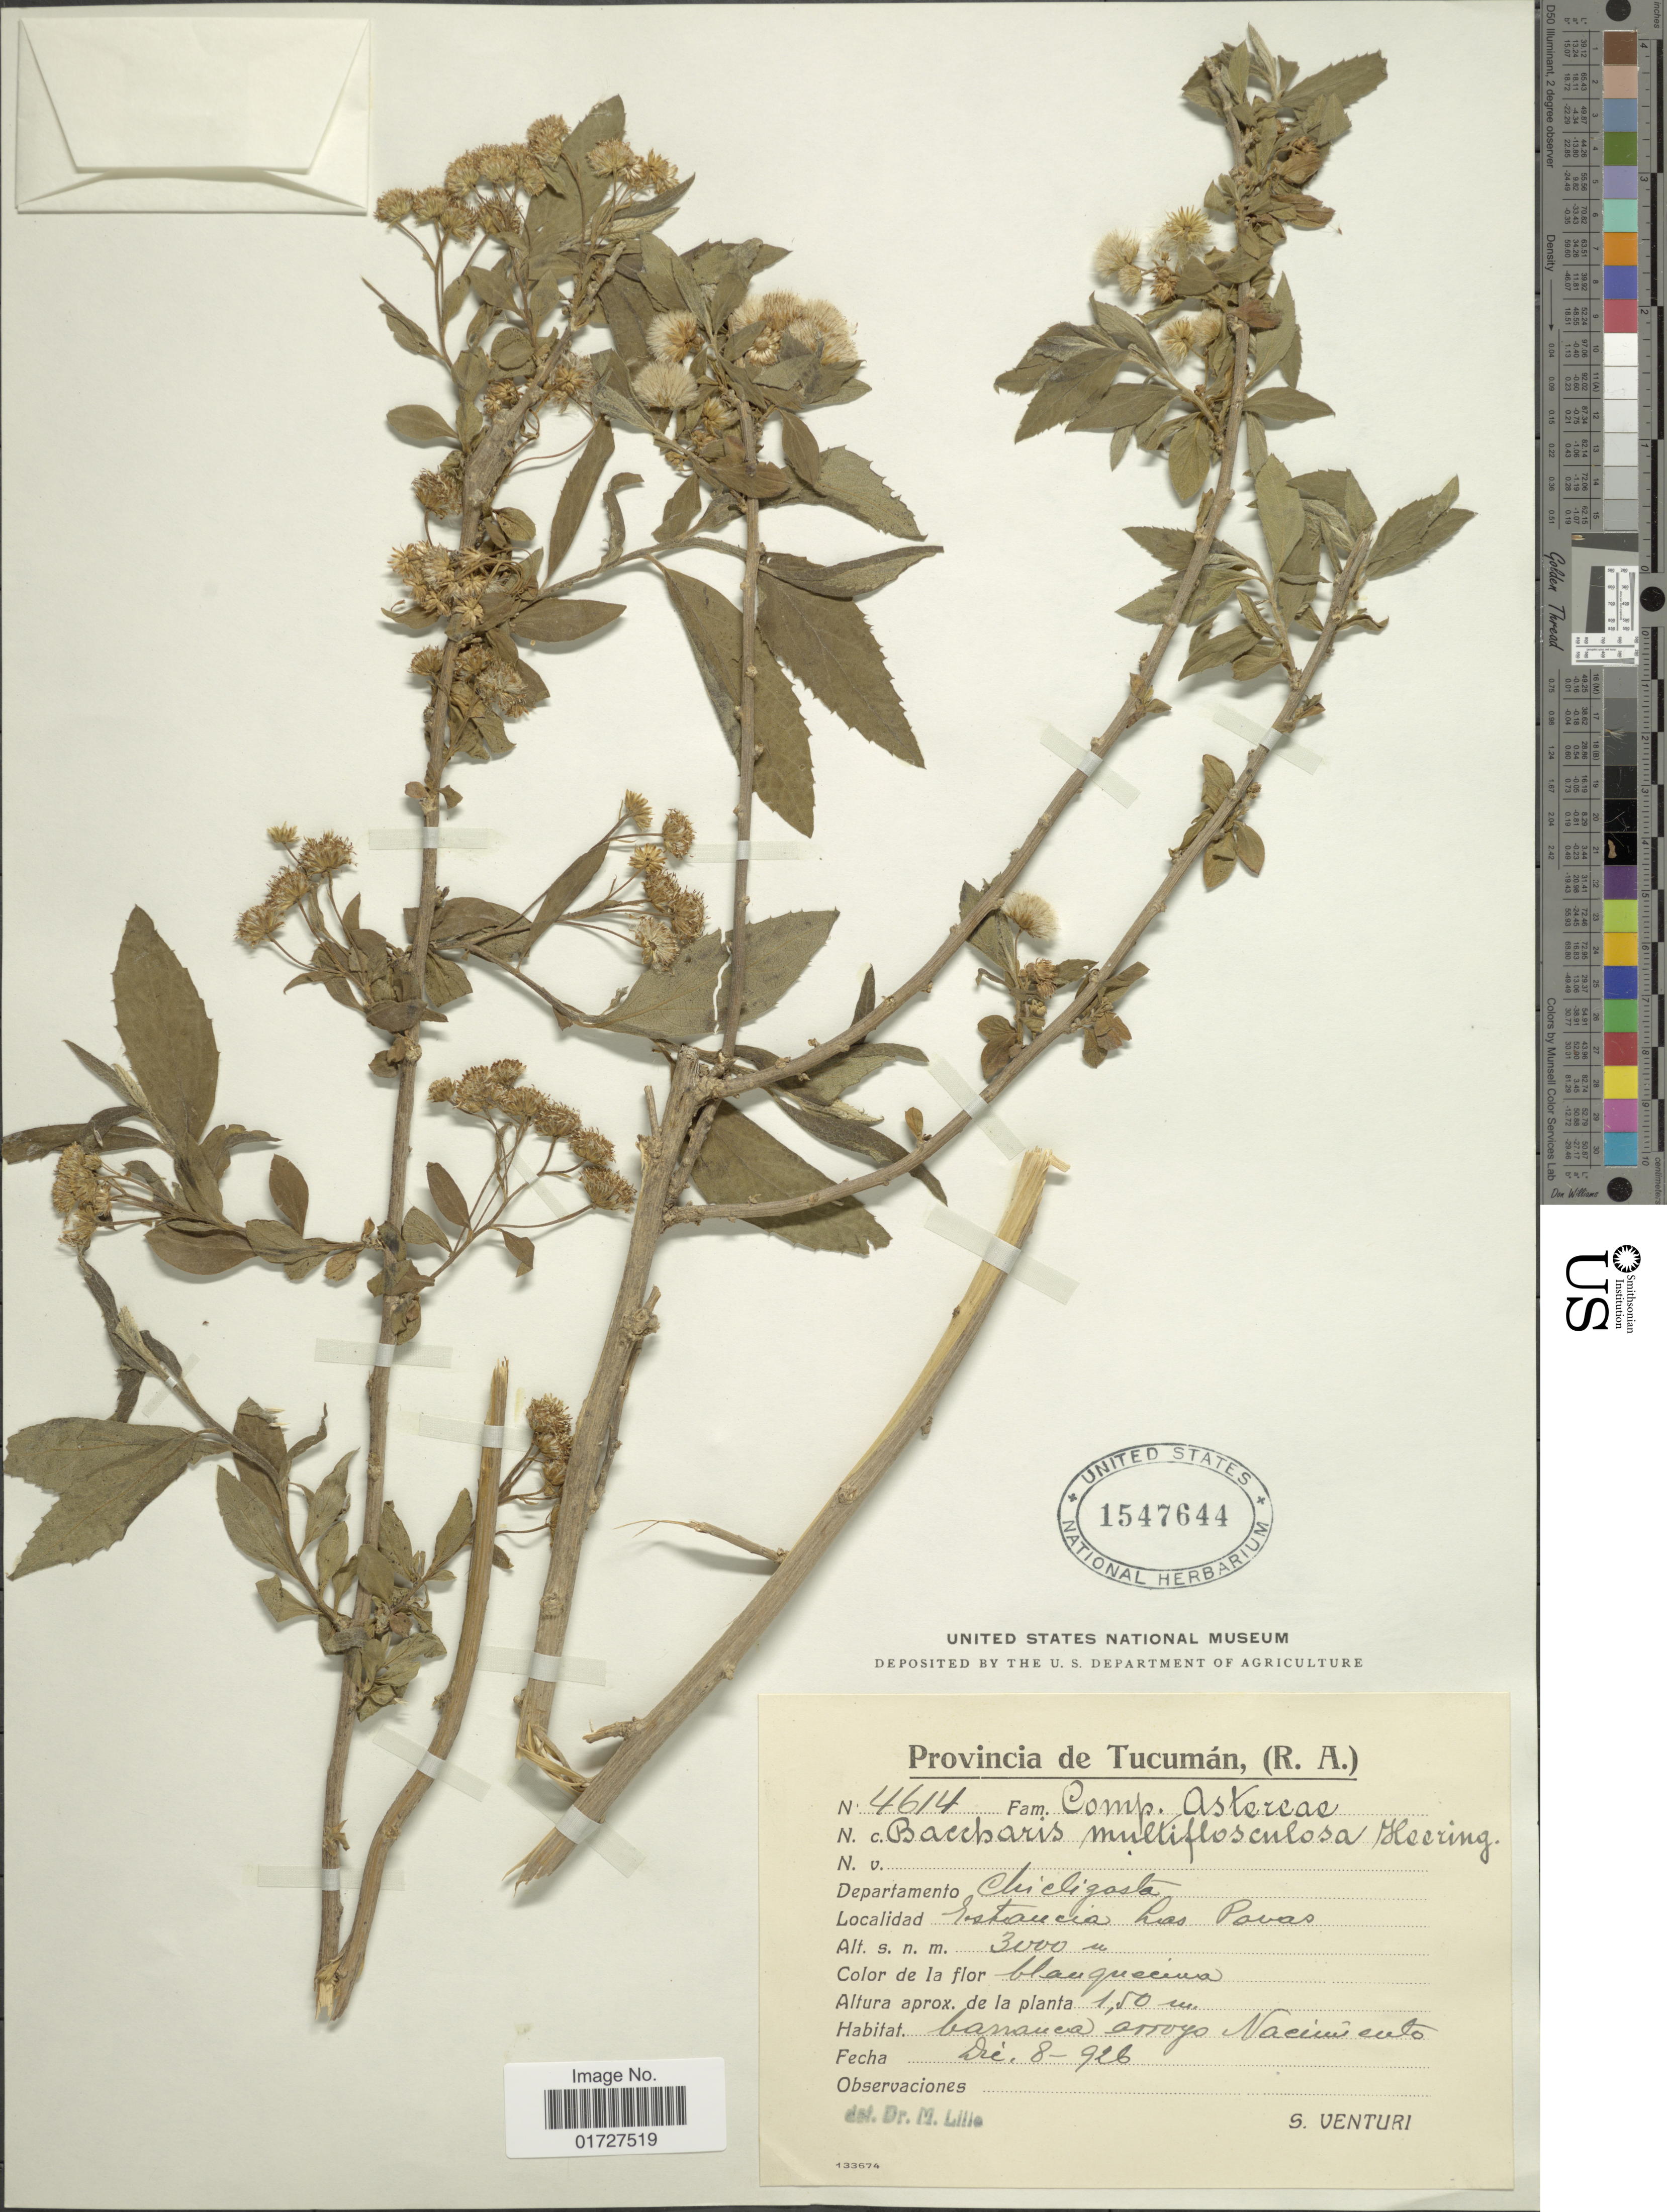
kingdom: Plantae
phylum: Tracheophyta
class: Magnoliopsida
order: Asterales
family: Asteraceae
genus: Baccharis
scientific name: Baccharis multiflosculosa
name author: Heering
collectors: S. Venturi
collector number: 4614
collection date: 1926-12-08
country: Argentina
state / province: Tucuman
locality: Departamento Chicligasta, Estancia Las Pavas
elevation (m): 3000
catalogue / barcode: US 1547644